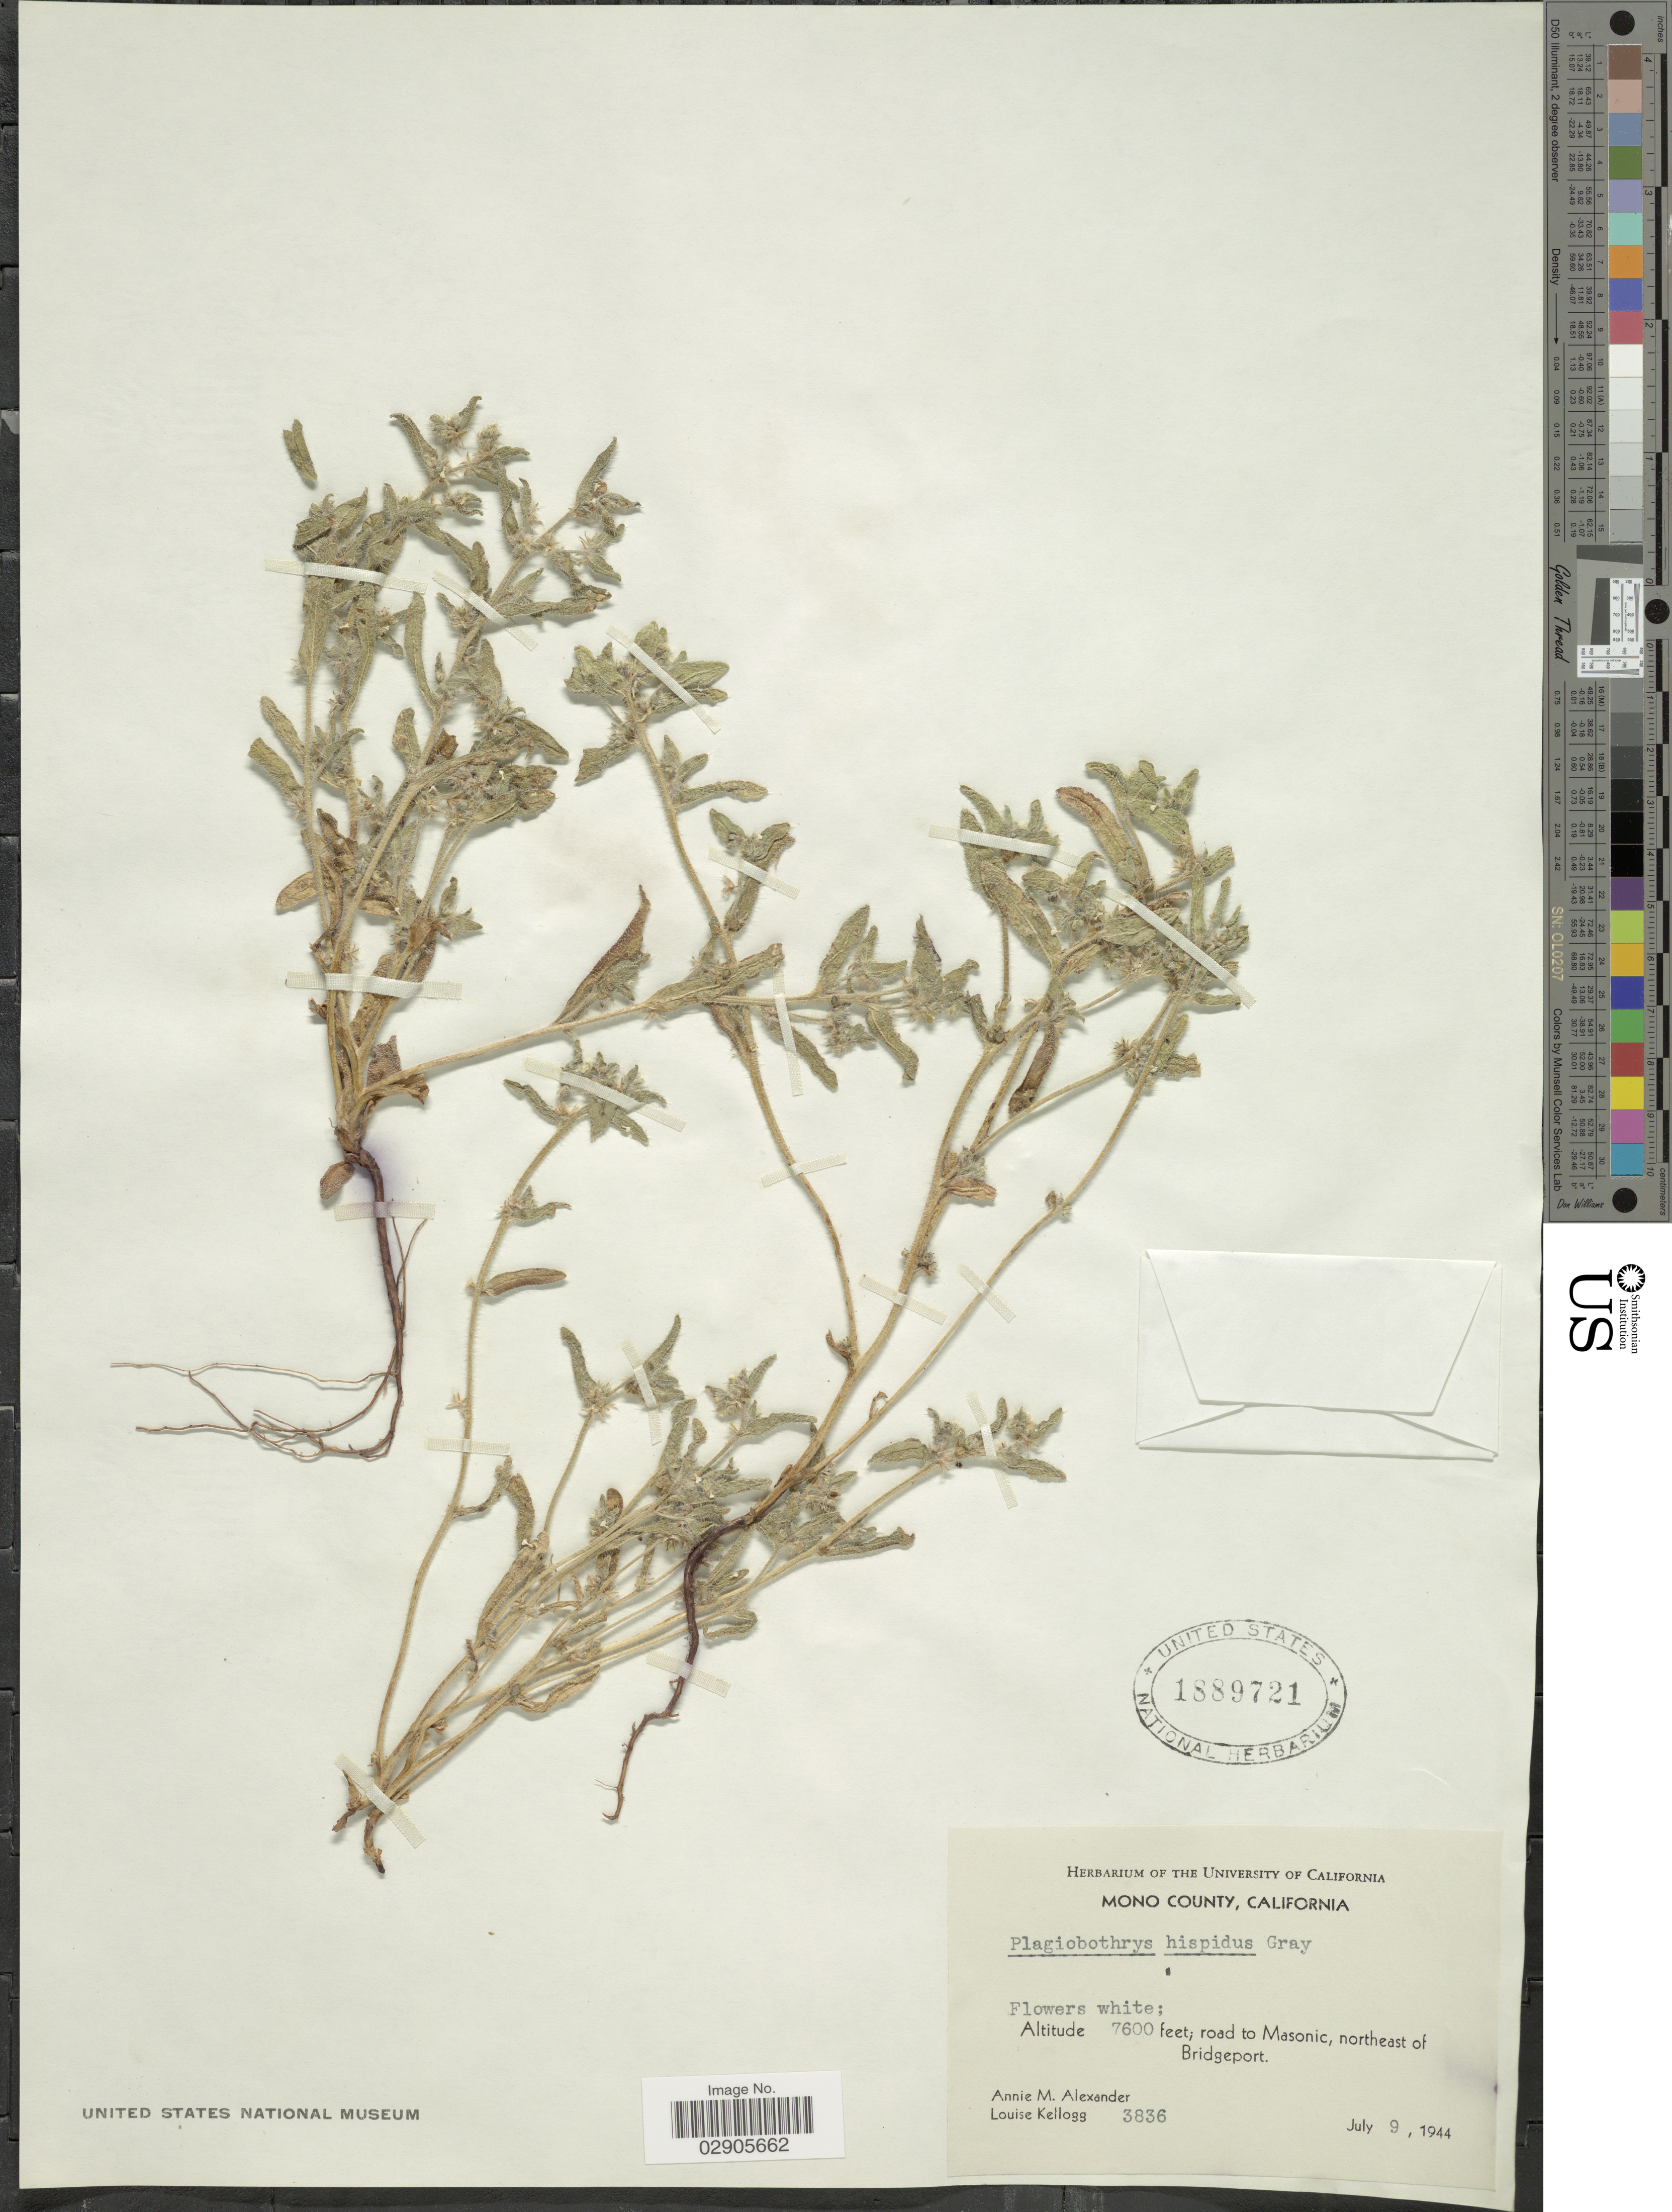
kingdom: Plantae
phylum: Tracheophyta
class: Magnoliopsida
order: Boraginales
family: Boraginaceae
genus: Plagiobothrys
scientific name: Plagiobothrys hispida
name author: A. Gray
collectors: A. M. Alexander & L. Kellogg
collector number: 3836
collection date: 1944-07-09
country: United States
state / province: California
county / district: Mono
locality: Mono County. Road to Masonic, northeast of Bridgeport.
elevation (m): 2316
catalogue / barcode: US 1889721